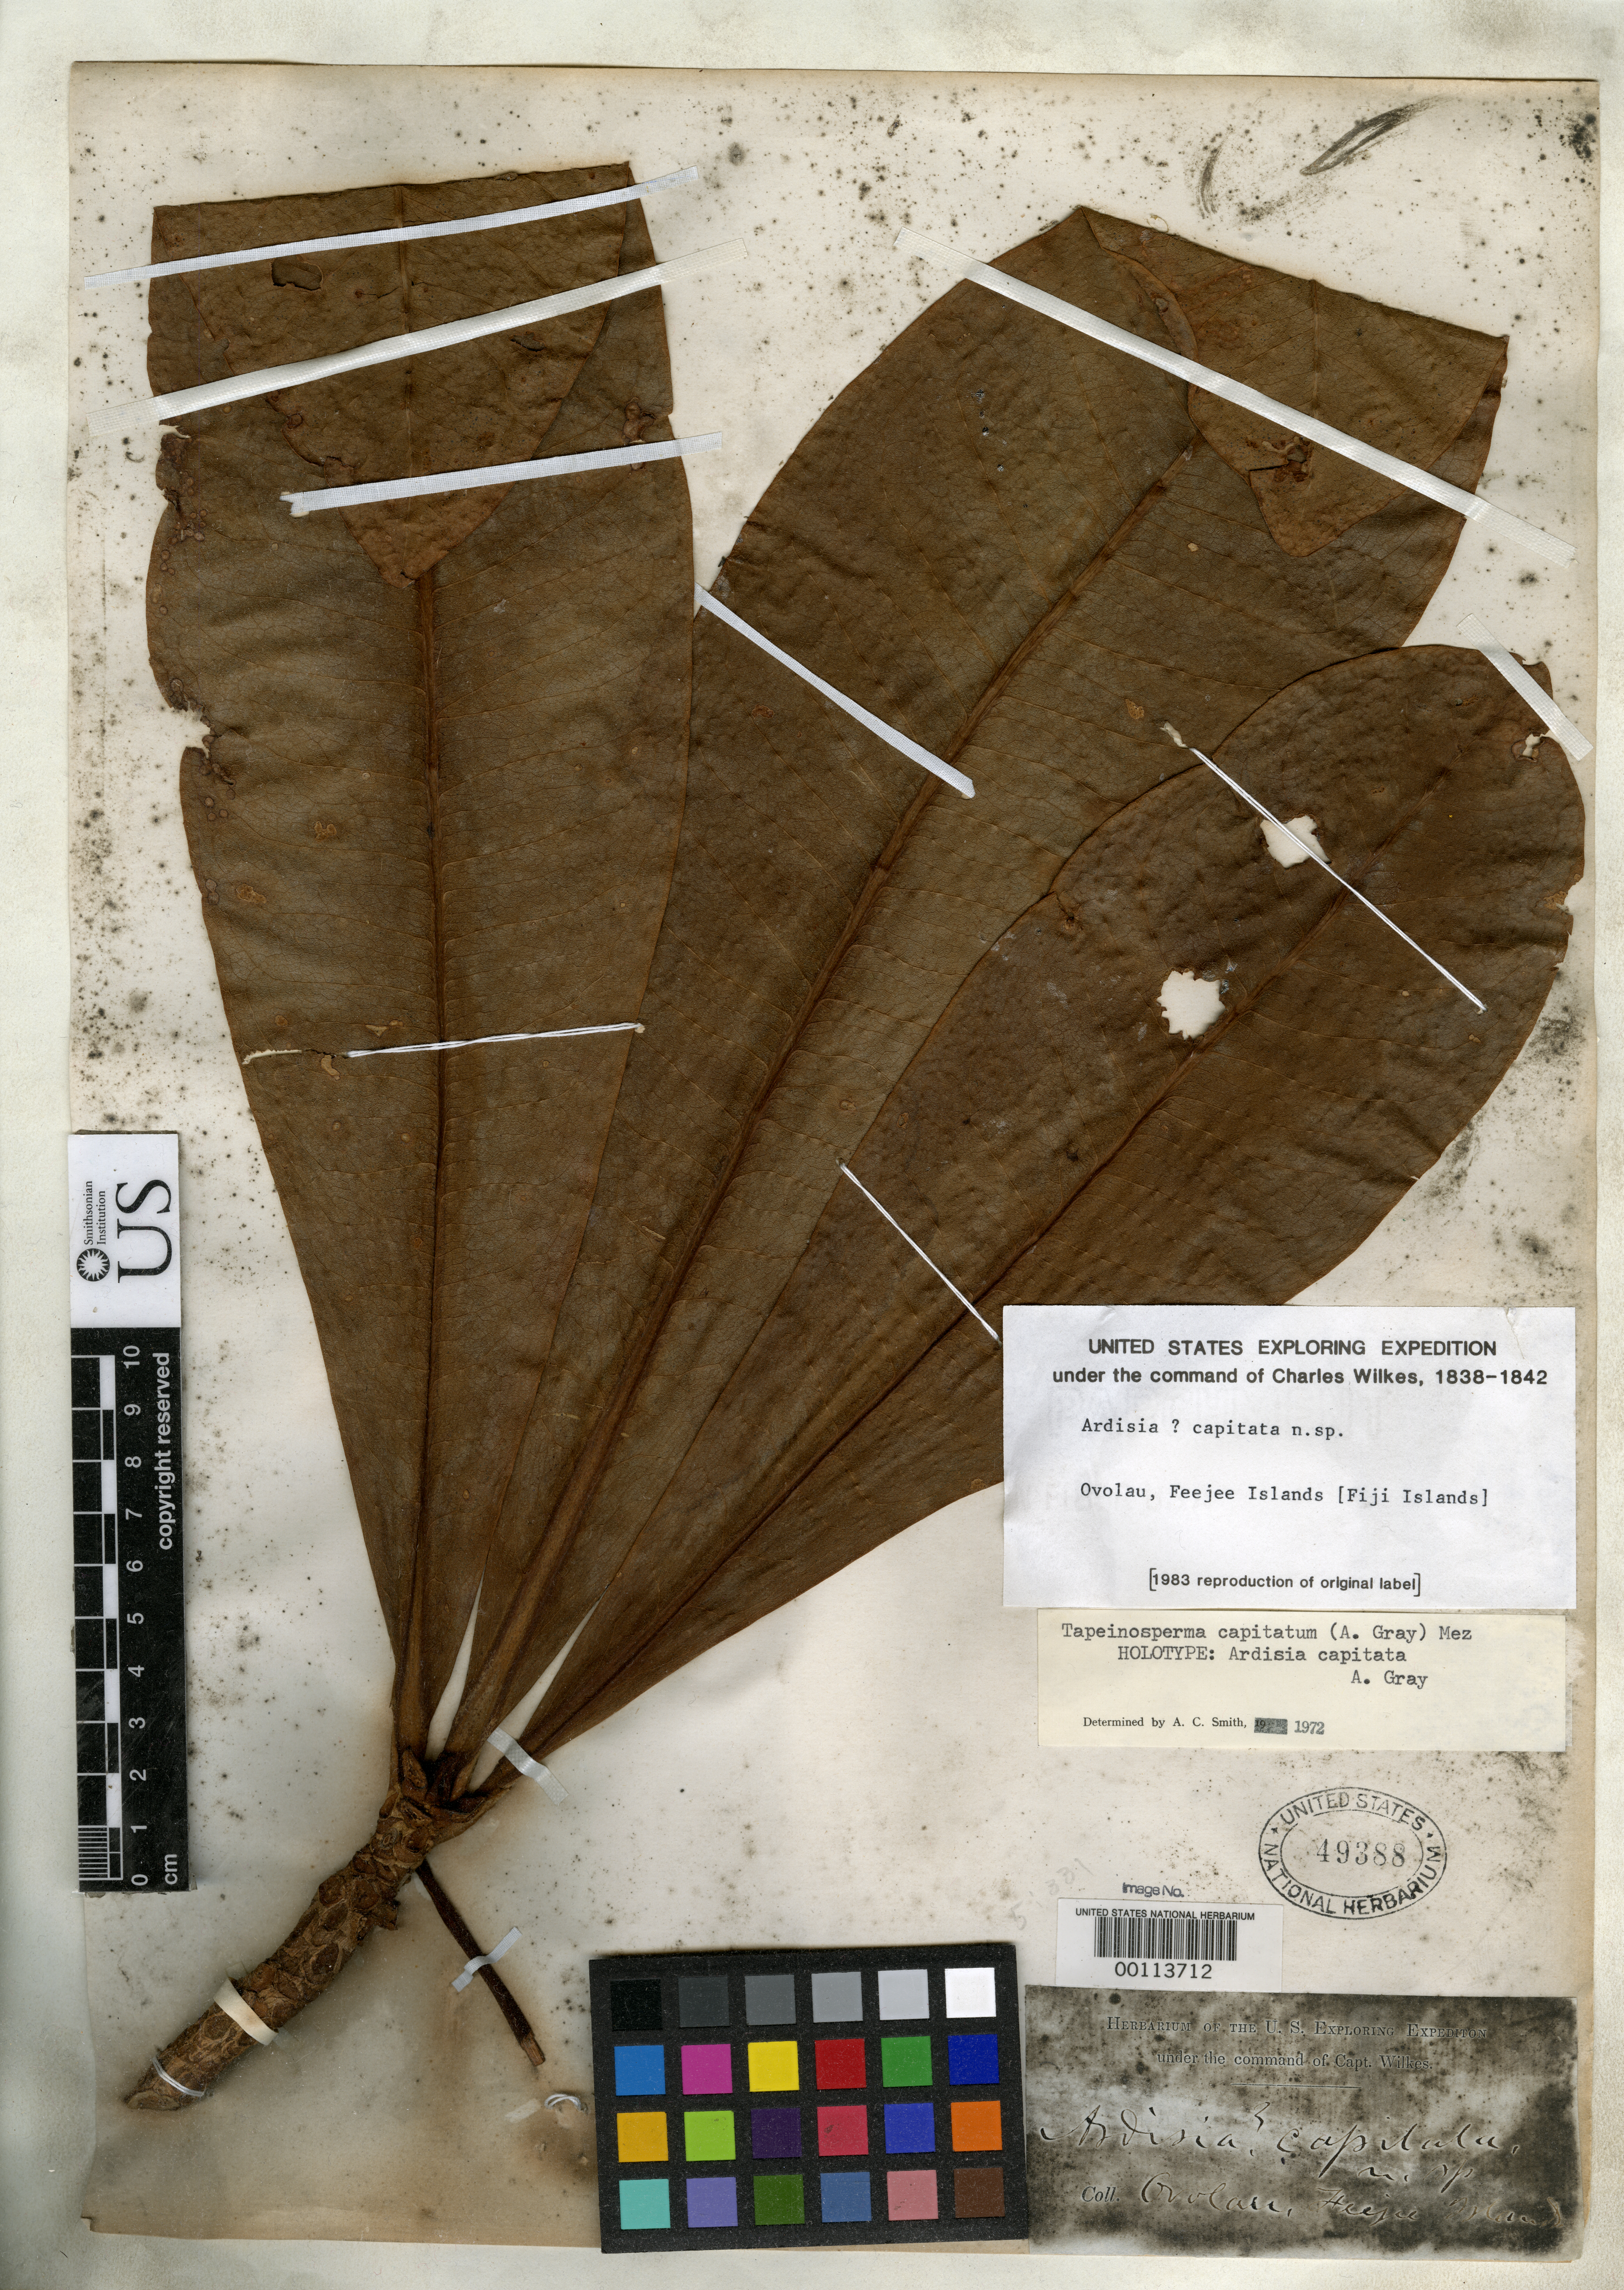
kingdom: Plantae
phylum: Tracheophyta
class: Magnoliopsida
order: Ericales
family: Primulaceae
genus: Ardisia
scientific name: Ardisia capitata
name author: A. Gray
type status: Holotype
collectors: Wilkes Explor. Exped.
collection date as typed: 1838 to -- --- 1842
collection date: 1838/1842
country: Fiji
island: Ovalau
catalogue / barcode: US 49388